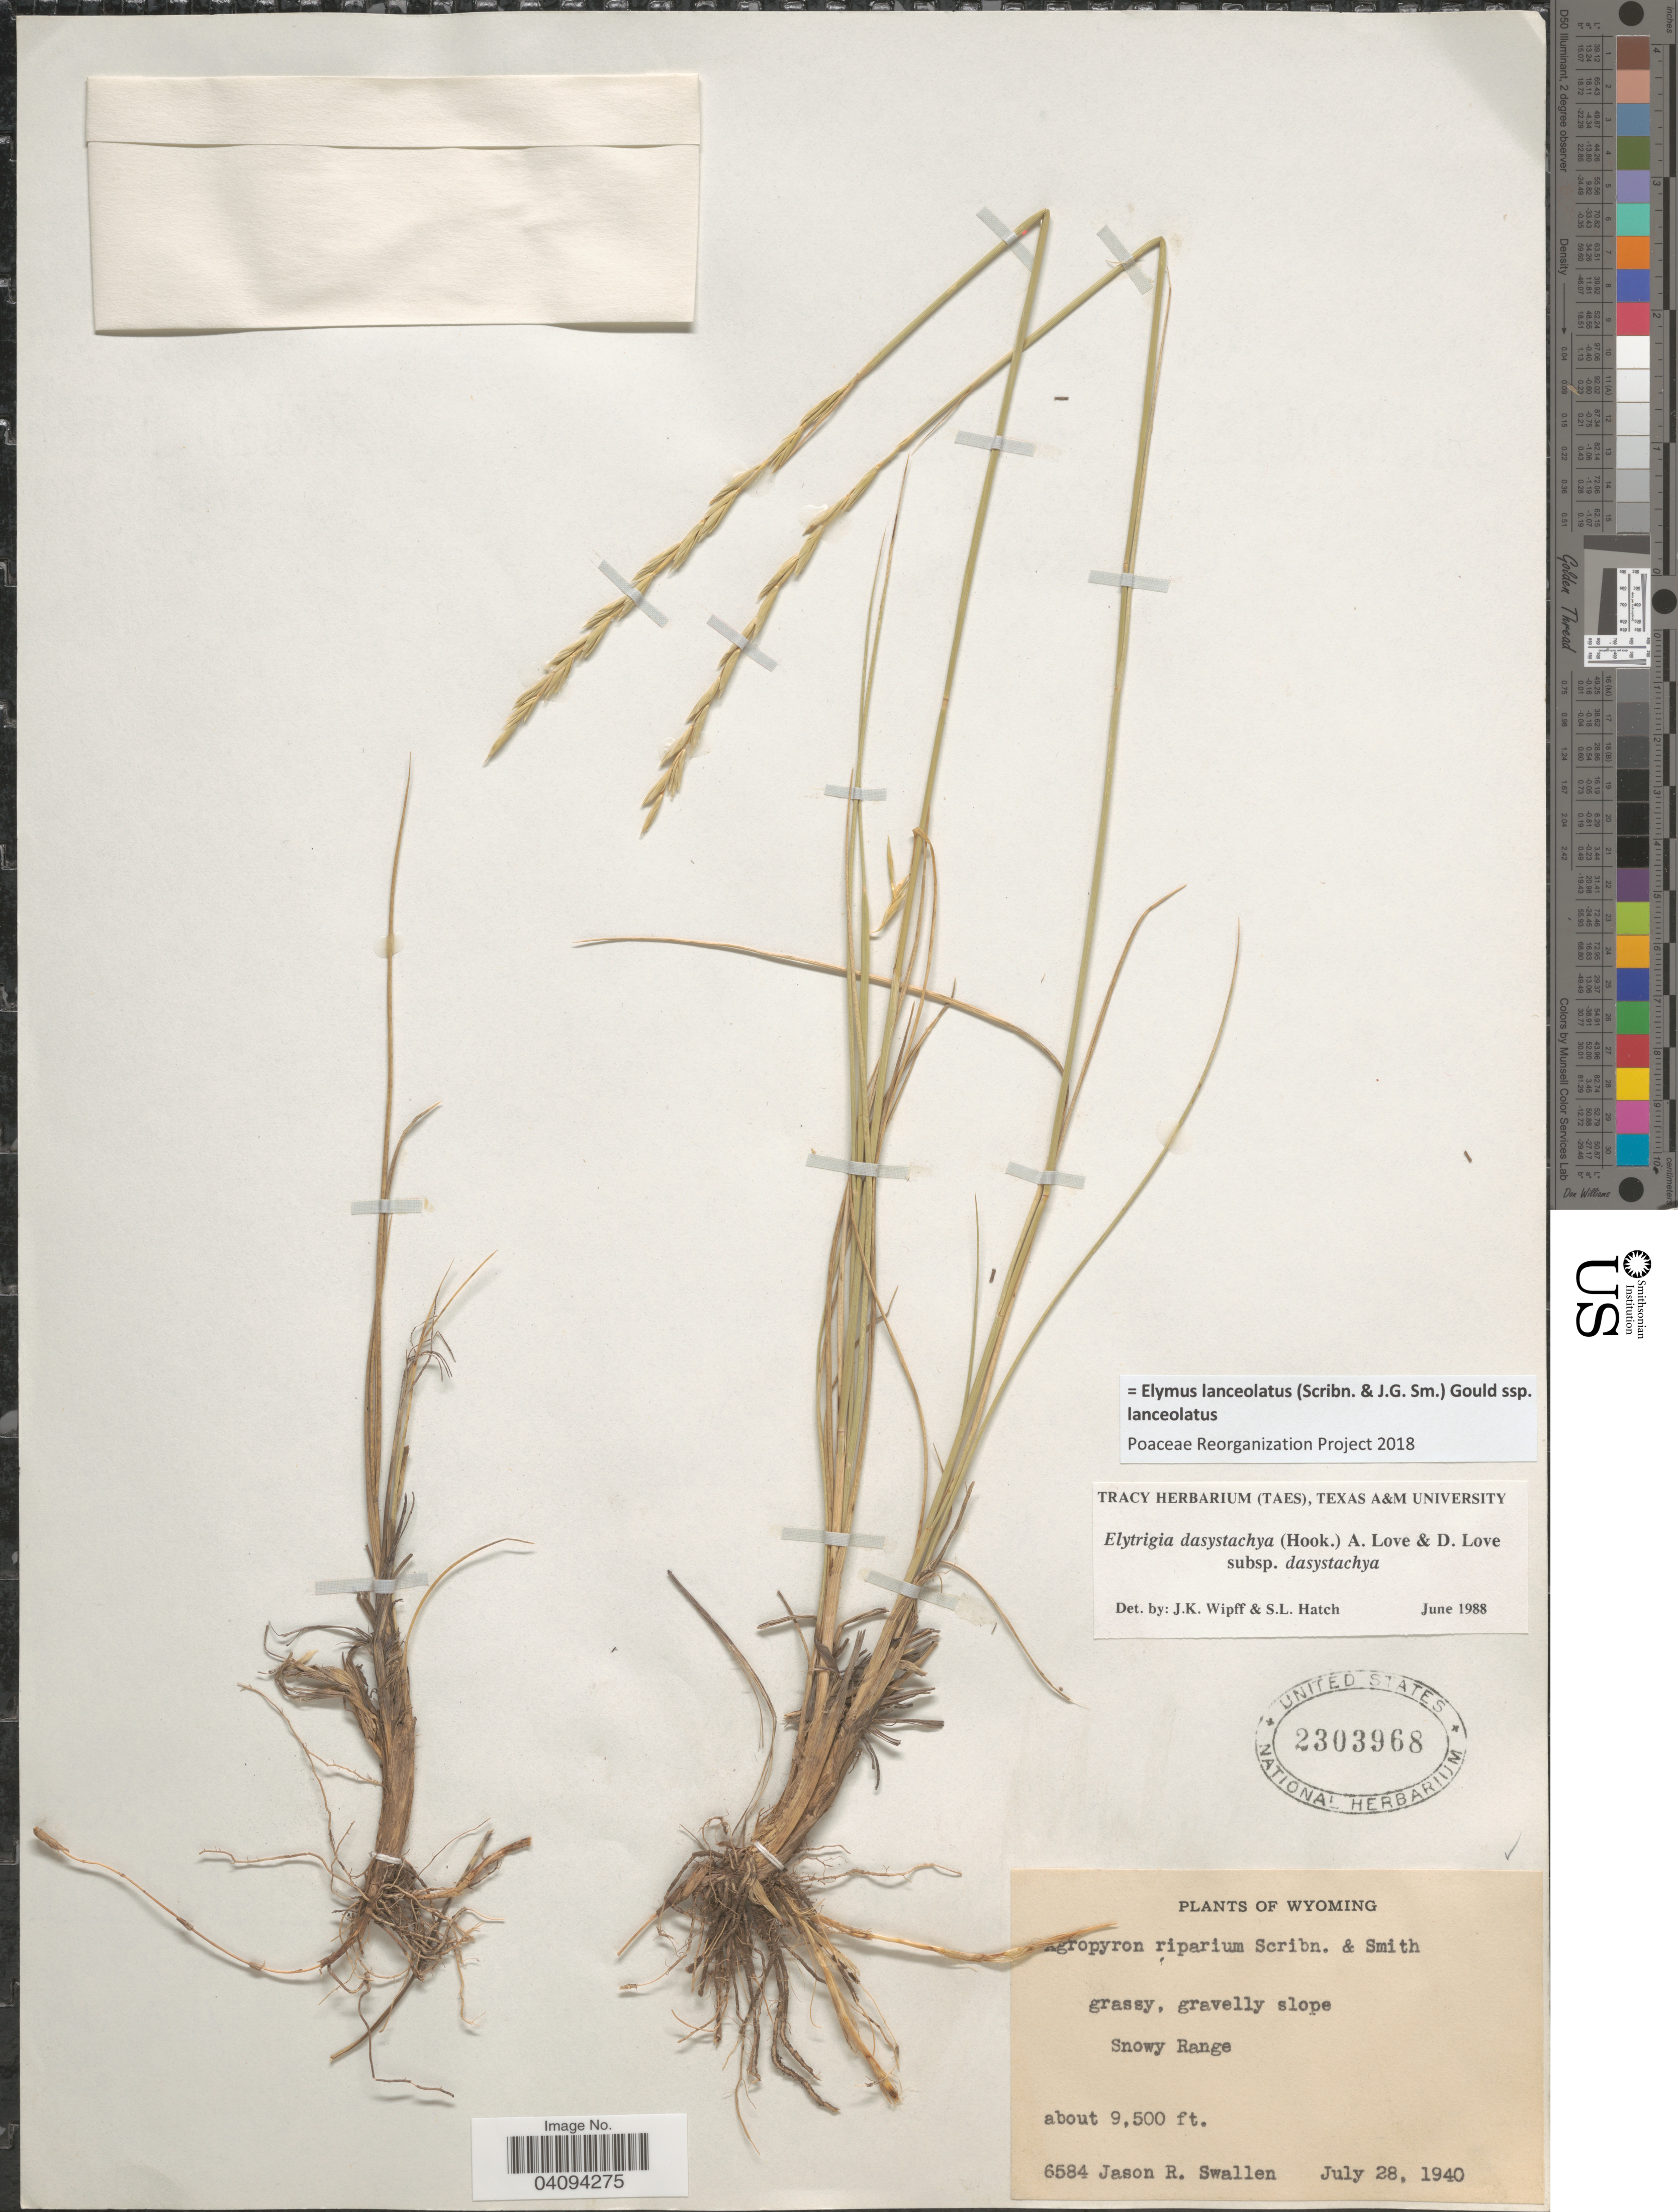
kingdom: Plantae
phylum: Tracheophyta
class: Liliopsida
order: Poales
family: Poaceae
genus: Elymus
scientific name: Elymus lanceolatus subsp. lanceolatus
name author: (Scribn. & J.G. Sm.) Gould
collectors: J. R. Swallen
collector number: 6584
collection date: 1940-07-28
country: United States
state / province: Wyoming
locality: Grassy, gravelly slope. Snowy Range.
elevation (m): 2896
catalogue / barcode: US 2303968